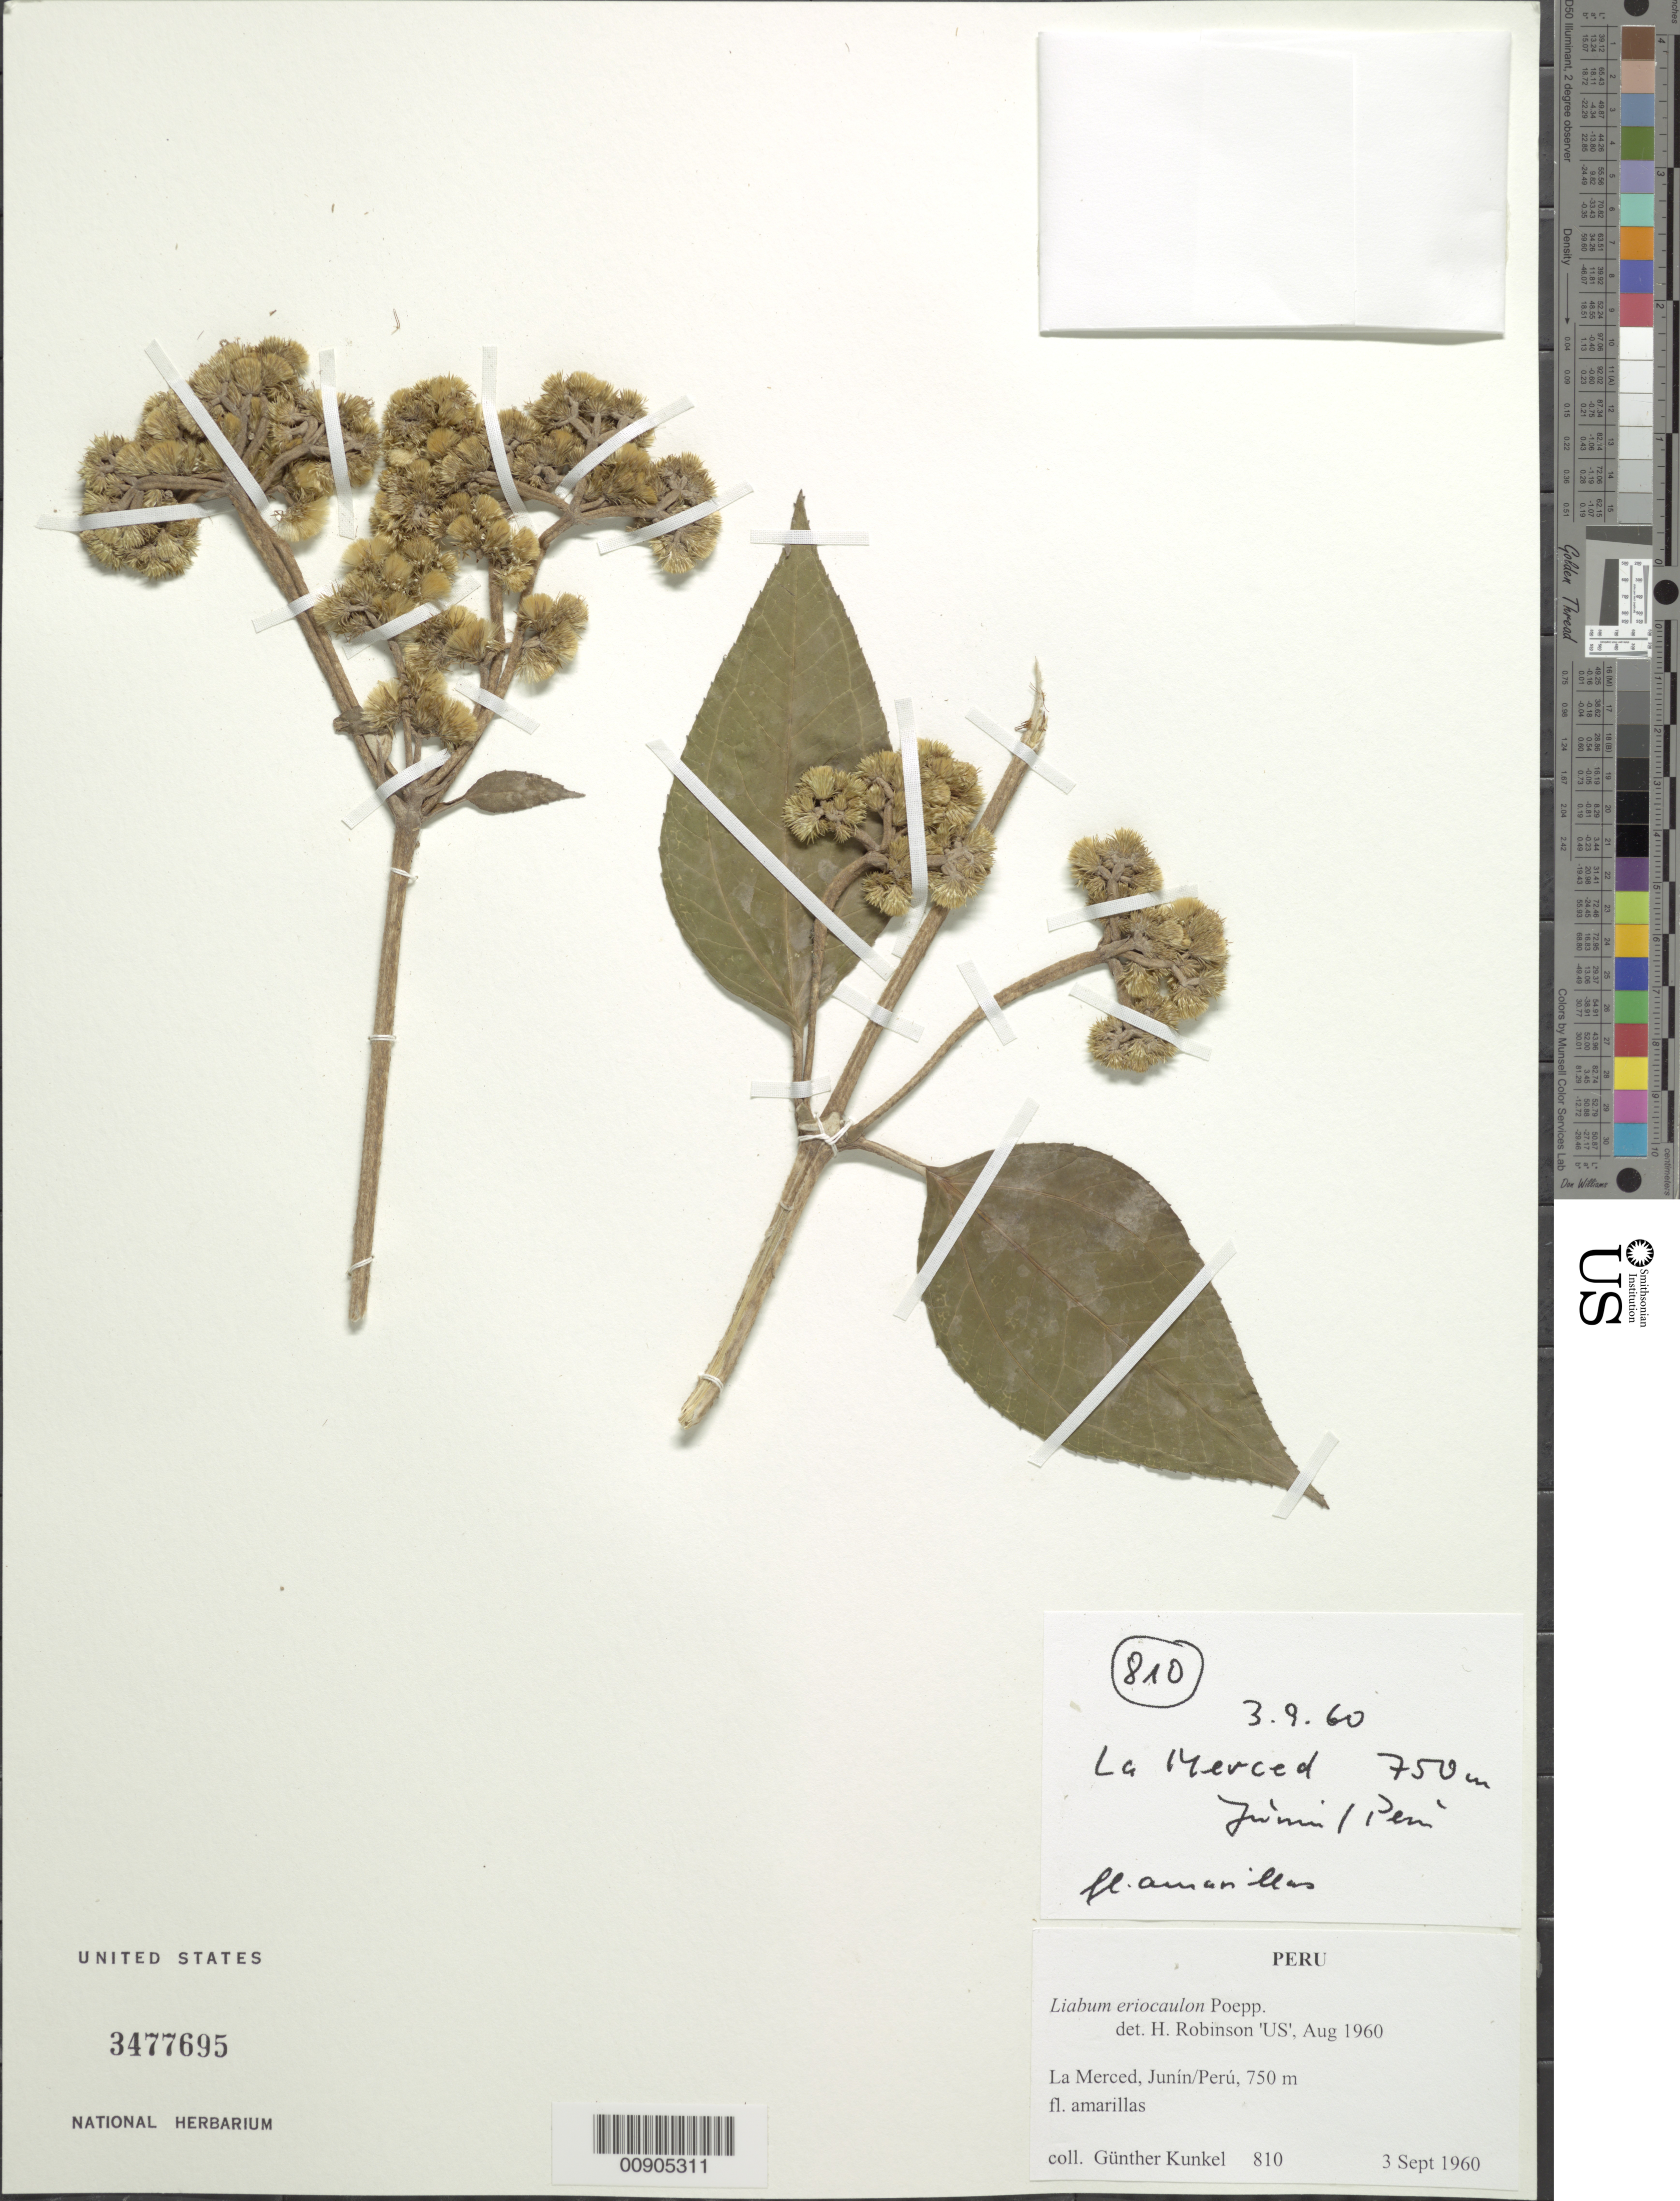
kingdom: Plantae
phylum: Tracheophyta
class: Magnoliopsida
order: Asterales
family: Asteraceae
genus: Liabum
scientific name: Liabum eriocaulon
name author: Poepp. & Endl.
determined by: Robinson, Harold E., (US)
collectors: G. Kunkel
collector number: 810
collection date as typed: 3 September 1960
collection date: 1960-09-03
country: Peru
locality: Junín, La Merced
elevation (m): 750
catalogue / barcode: US 3477695